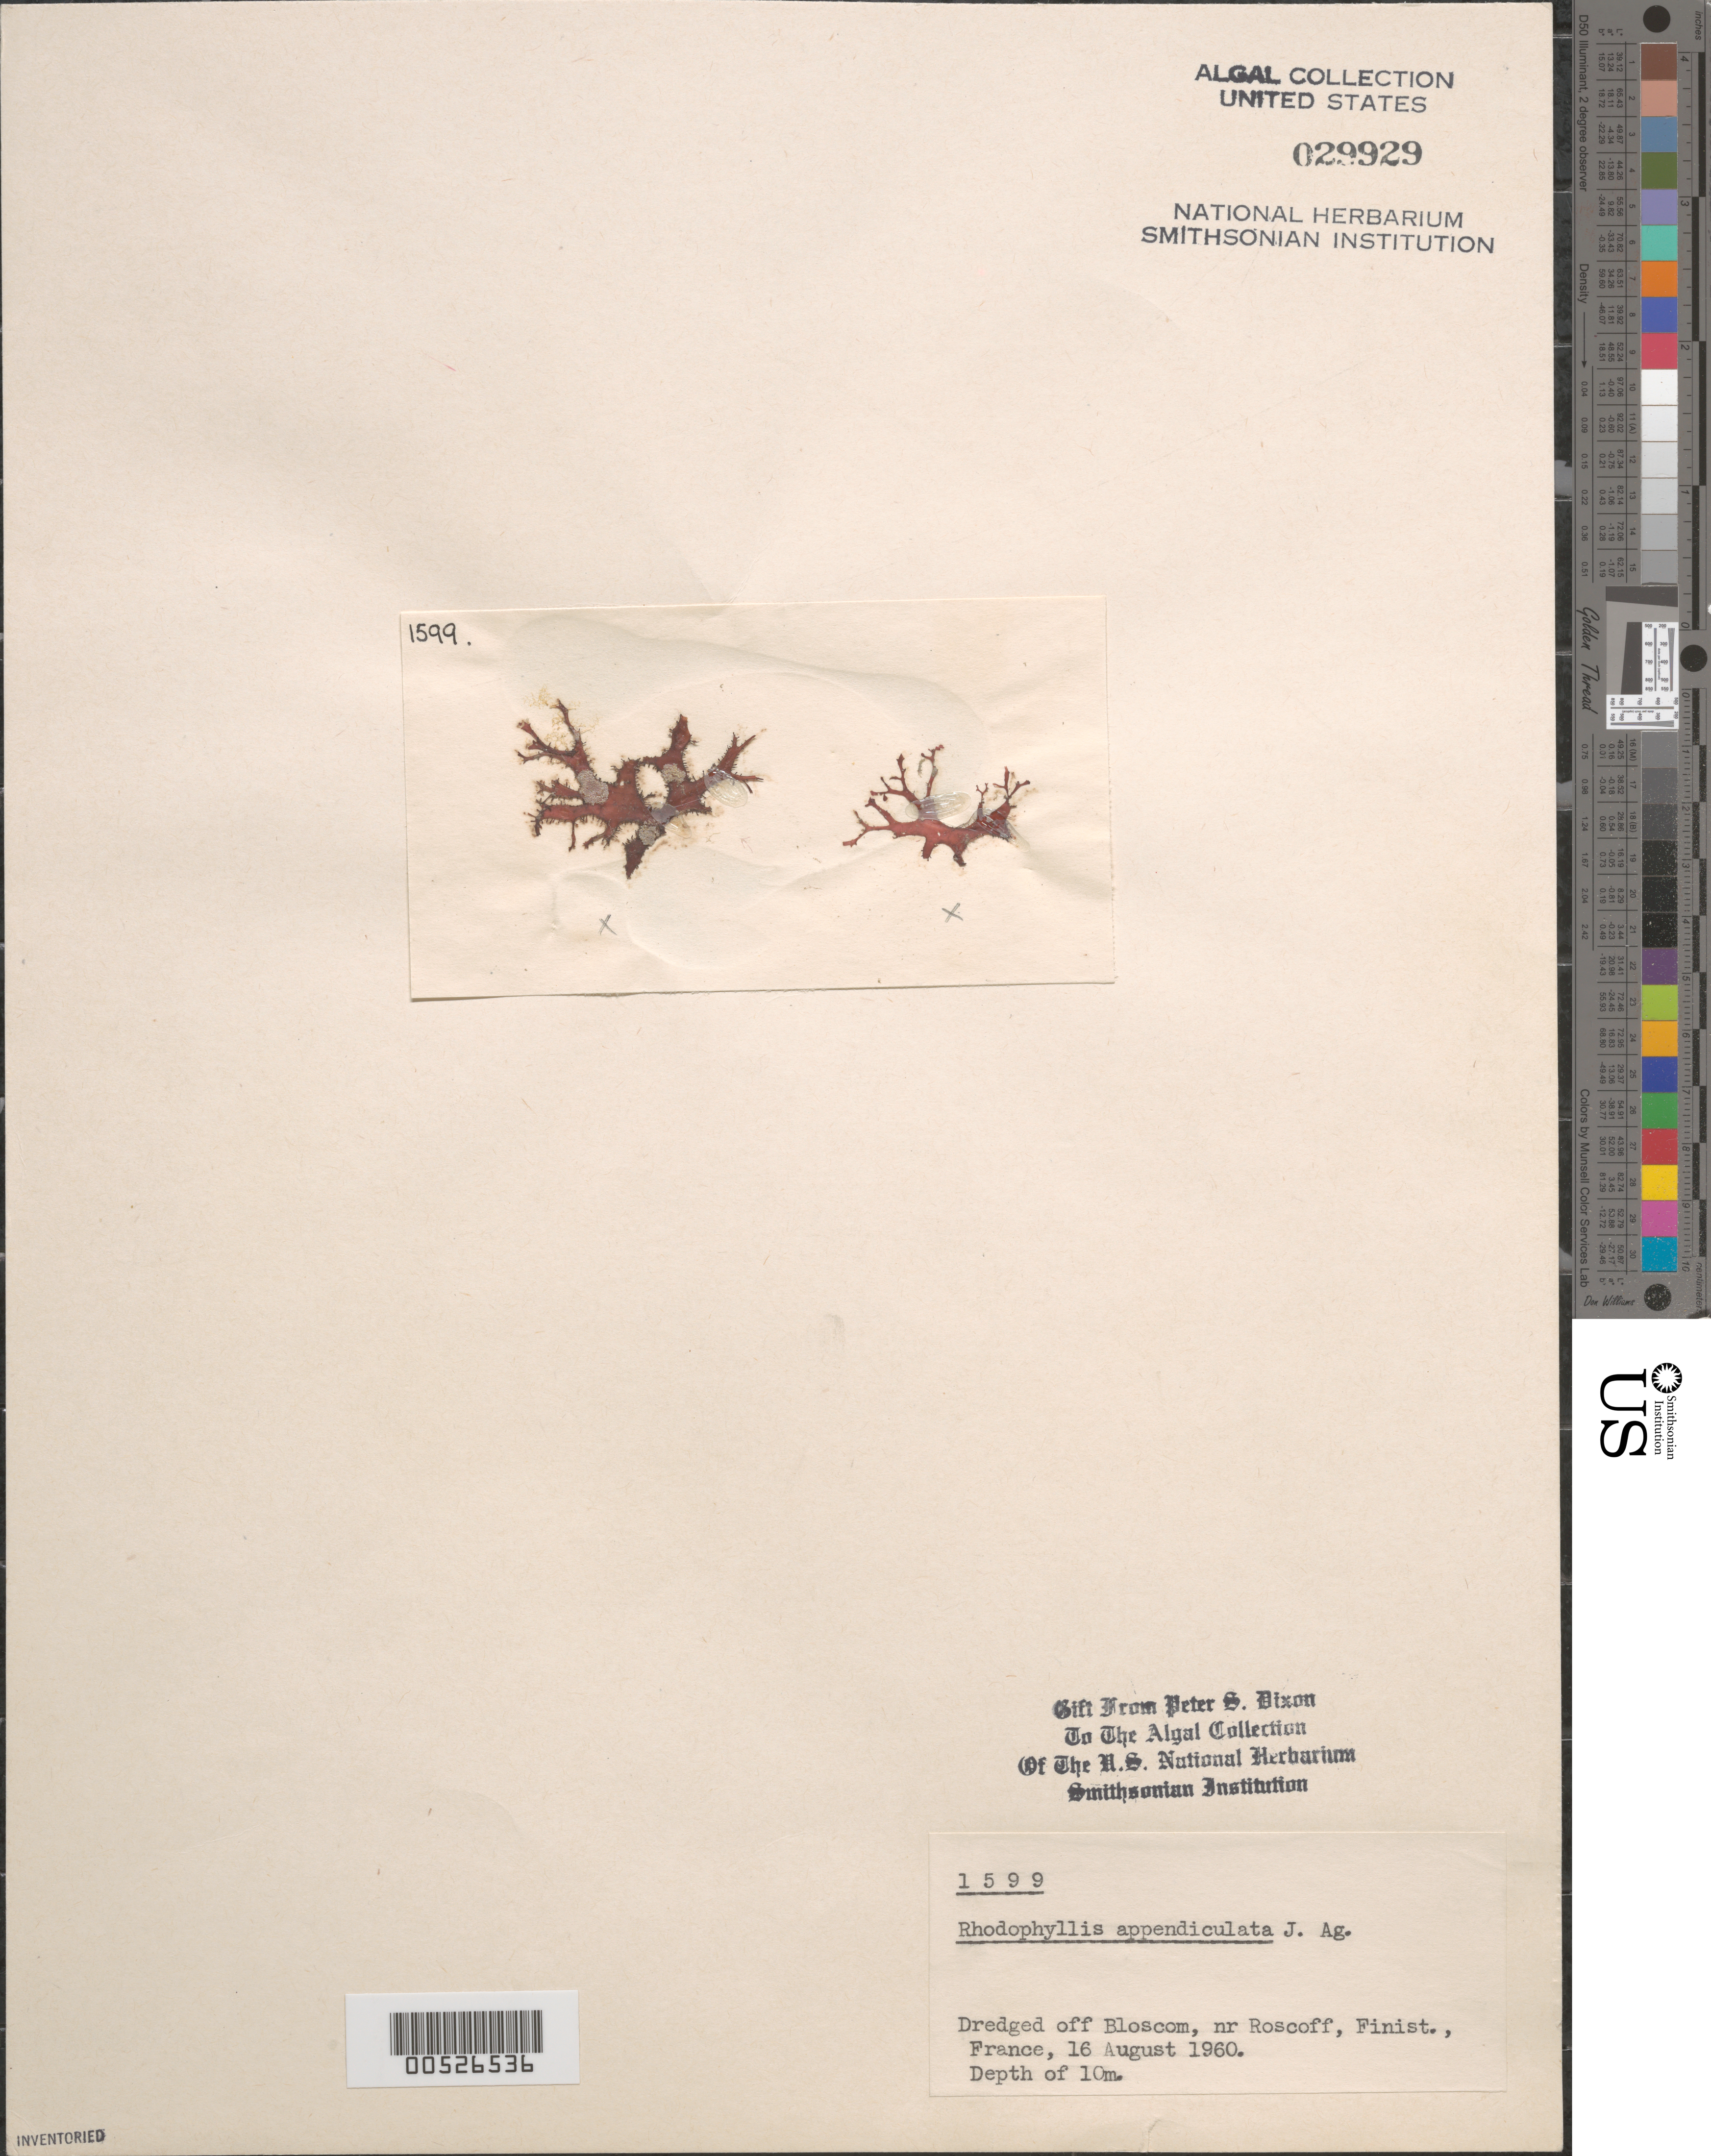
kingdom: Plantae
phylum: Rhodophyta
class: Florideophyceae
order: Gigartinales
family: Cystocloniaceae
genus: Rhodophyllis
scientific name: Rhodophyllis divaricata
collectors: P. S. Dixon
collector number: PSD 1599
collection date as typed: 16 Aug 1960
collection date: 1960-08-16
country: France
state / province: Bretagne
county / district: Finistère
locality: Off Bloscom, near Roscoff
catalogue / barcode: US 29929